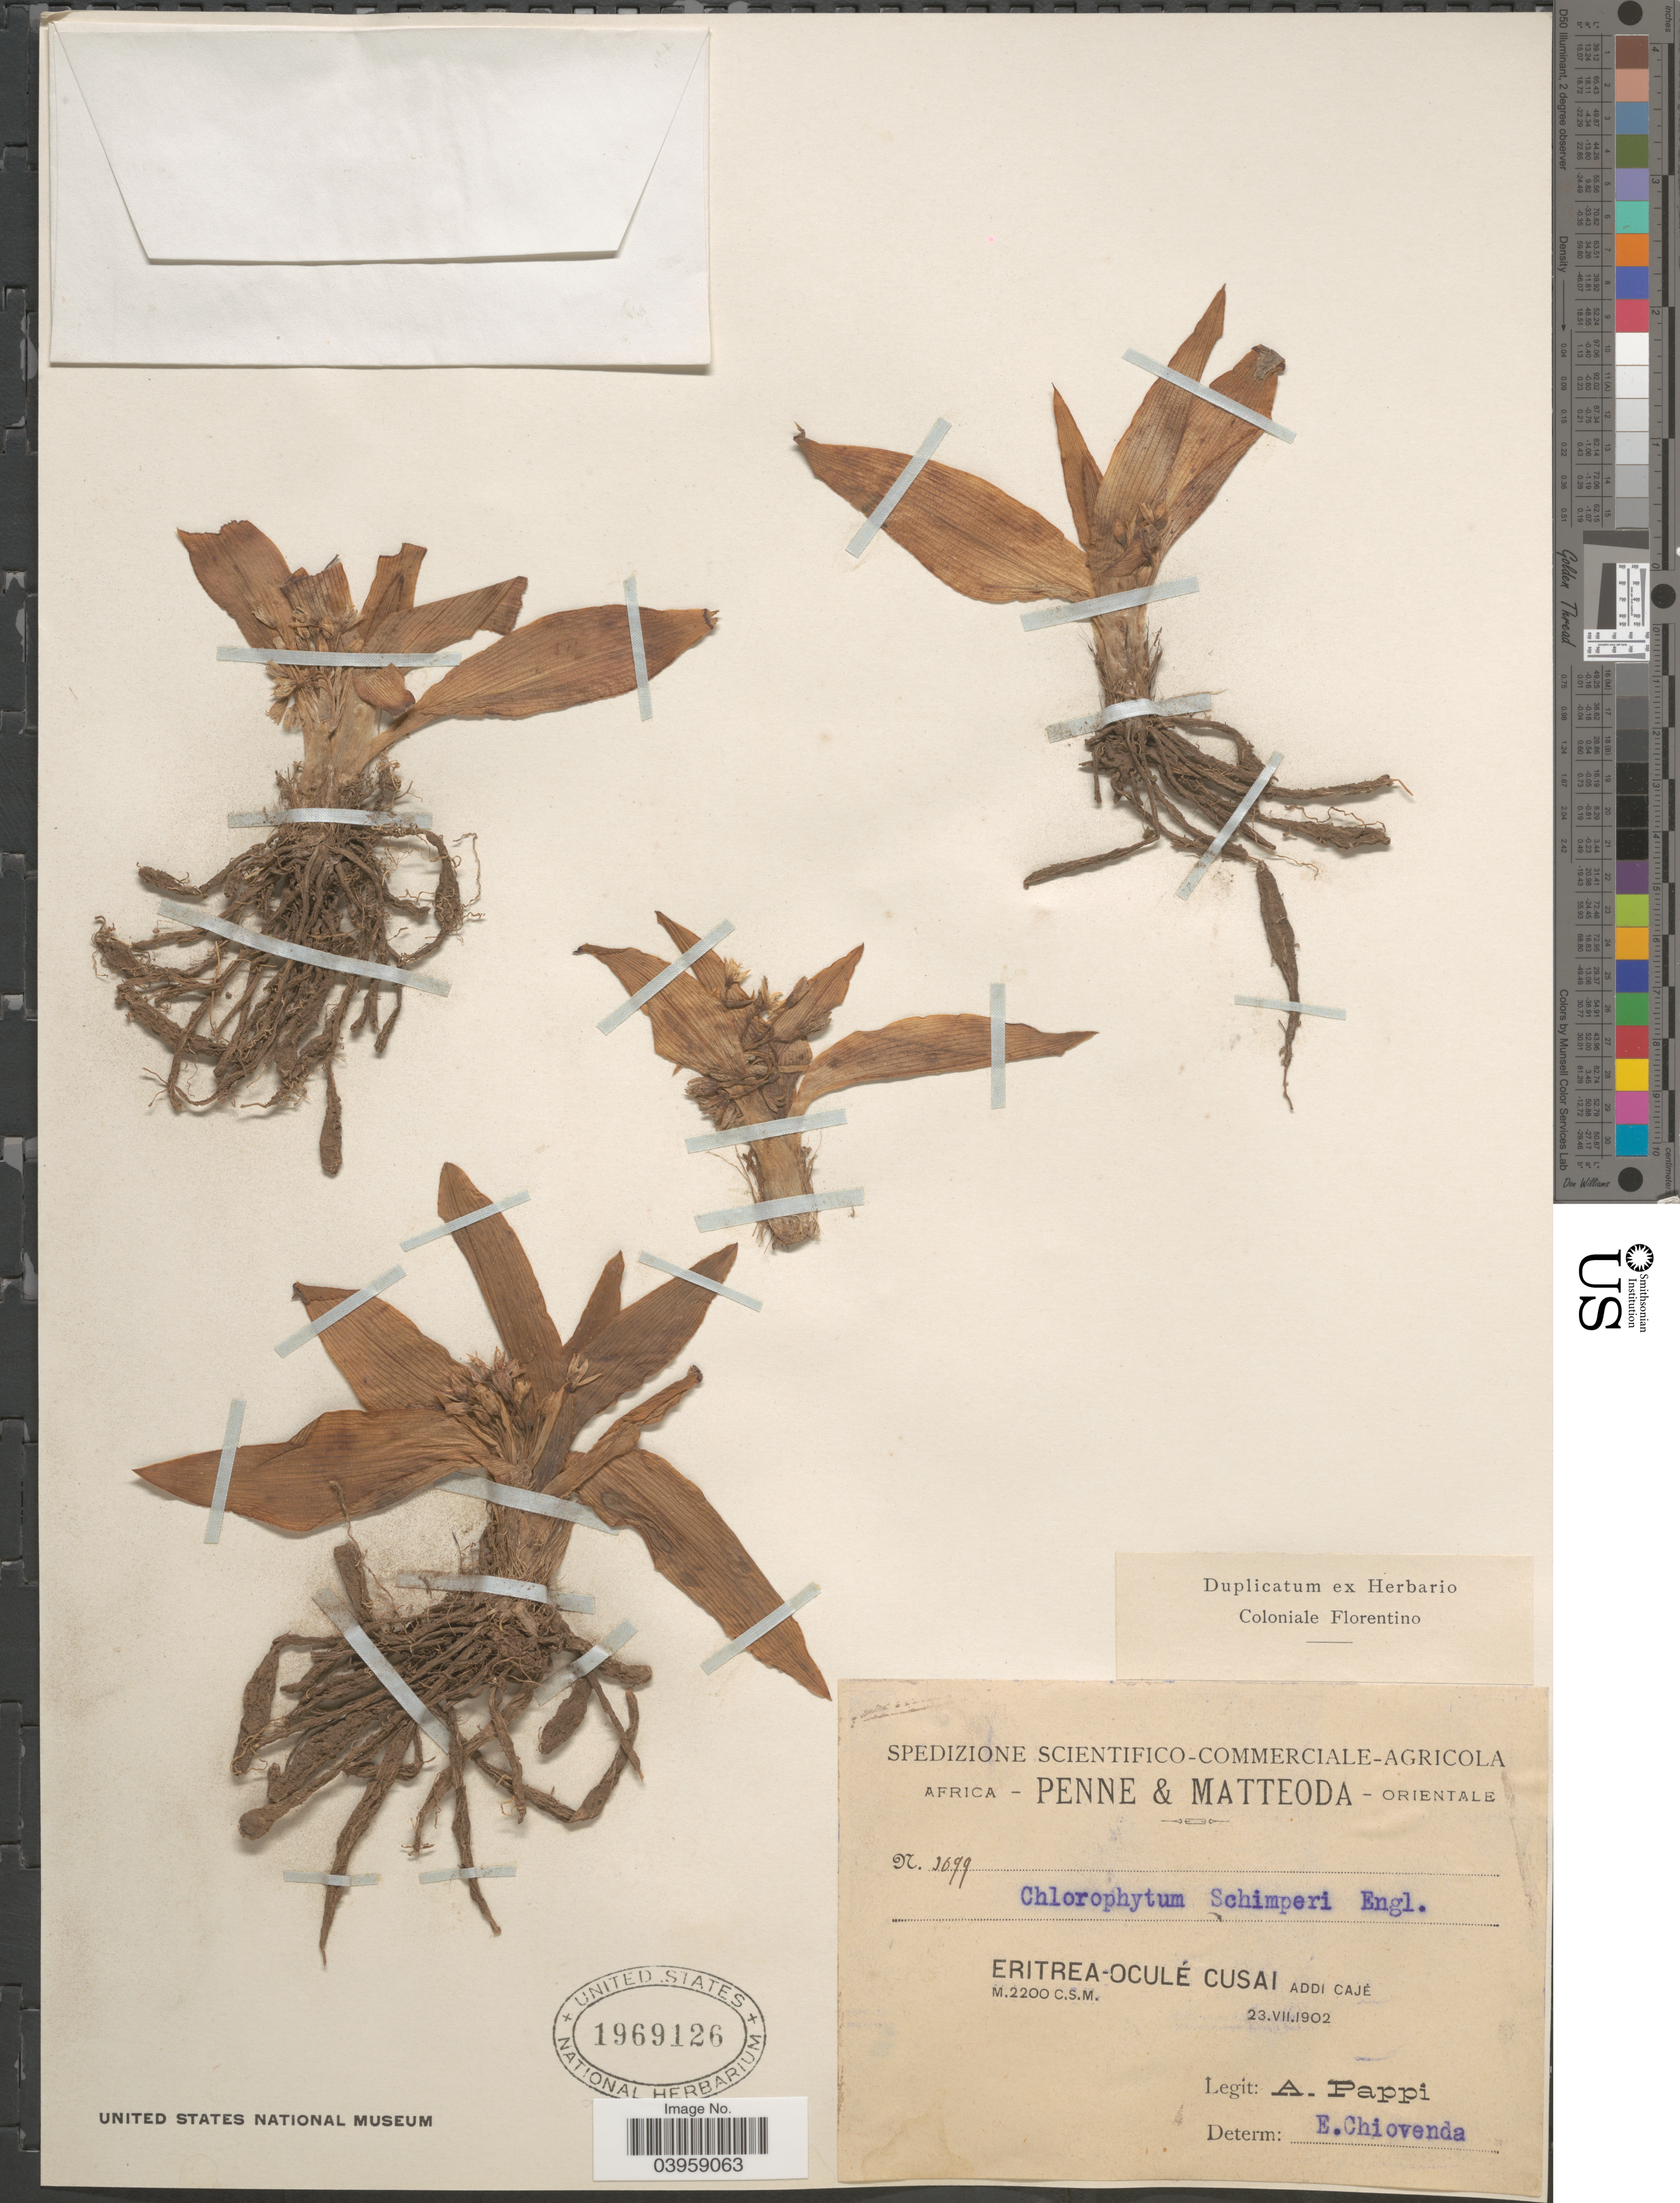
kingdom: Plantae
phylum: Tracheophyta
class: Liliopsida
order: Asparagales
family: Asparagaceae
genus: Chlorophytum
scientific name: Chlorophytum schimperi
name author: Engl.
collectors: A. Pappi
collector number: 1699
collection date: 1902-07-23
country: Eritrea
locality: Africa Orientale. Eritrea-Oculé Cusai Addi Cajé.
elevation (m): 2200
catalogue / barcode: US 1969126